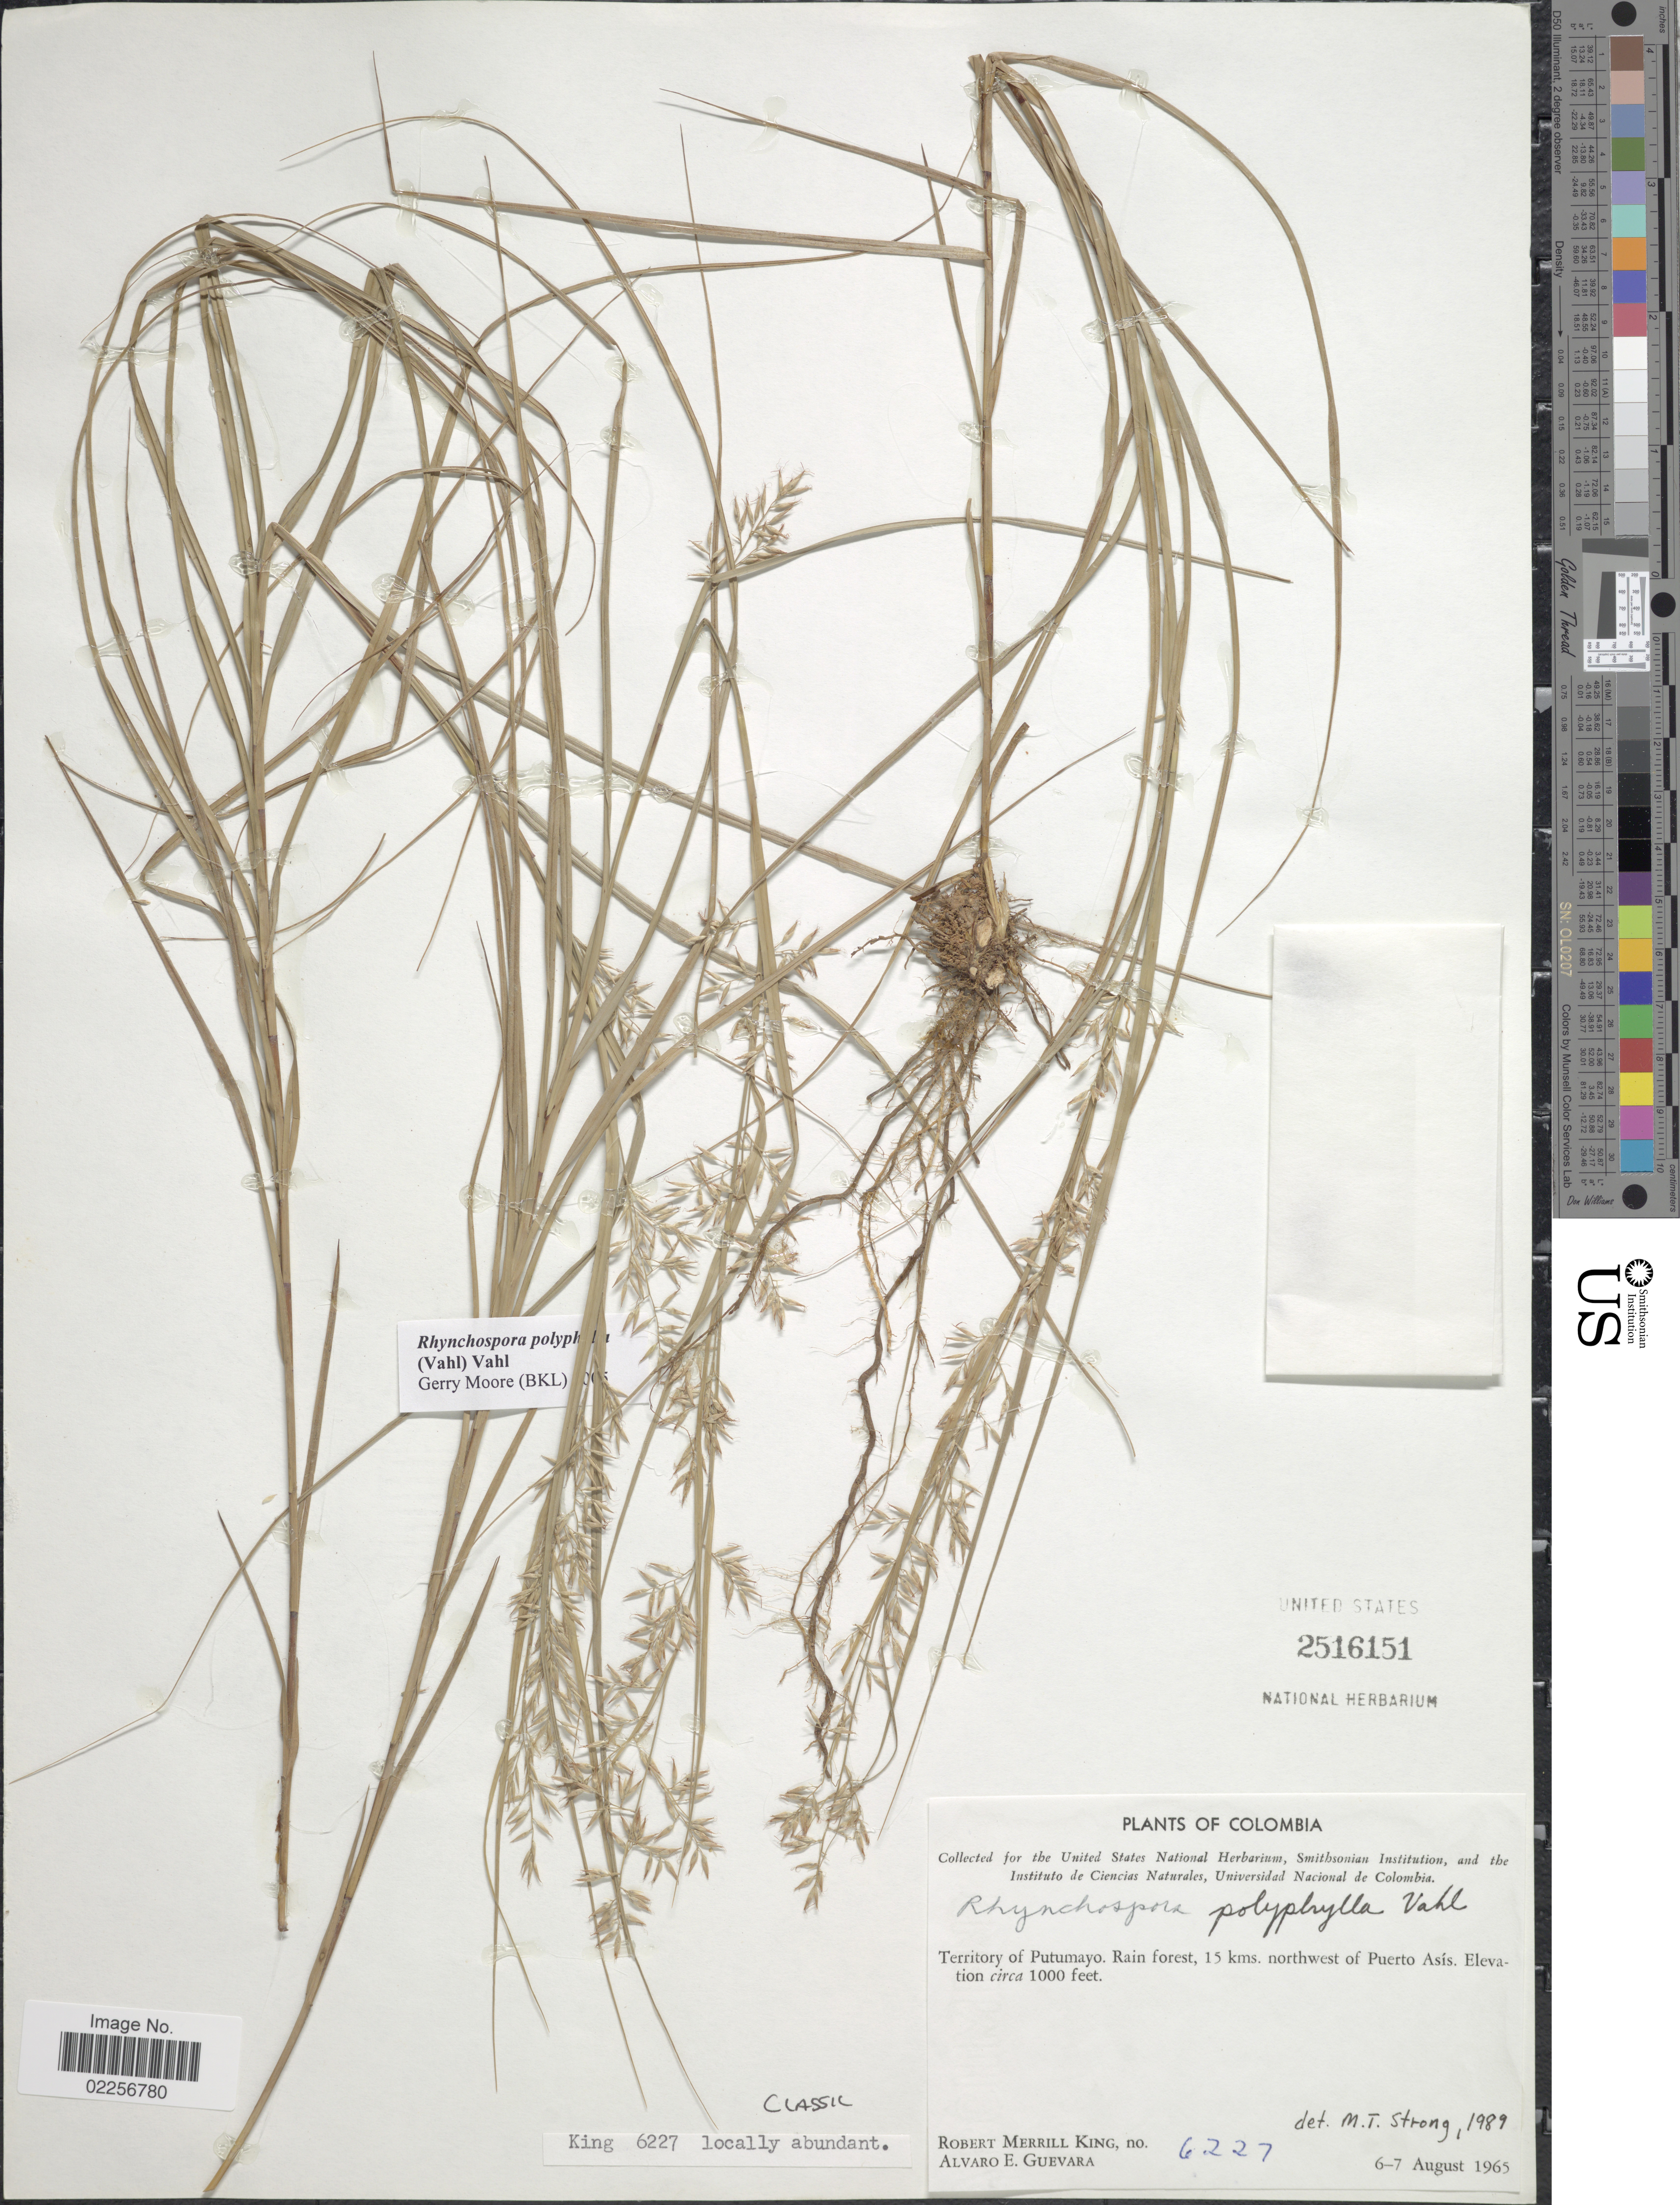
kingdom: Plantae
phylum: Tracheophyta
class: Liliopsida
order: Poales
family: Cyperaceae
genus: Rhynchospora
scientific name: Rhynchospora polyphylla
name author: (Vahl) Vahl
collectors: R. M. King & A. E. Guevara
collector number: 627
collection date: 1965-08-06/1965-08-07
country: Colombia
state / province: Putumayo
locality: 15 kms northwest of Puerto Asis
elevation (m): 305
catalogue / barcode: US 2516151